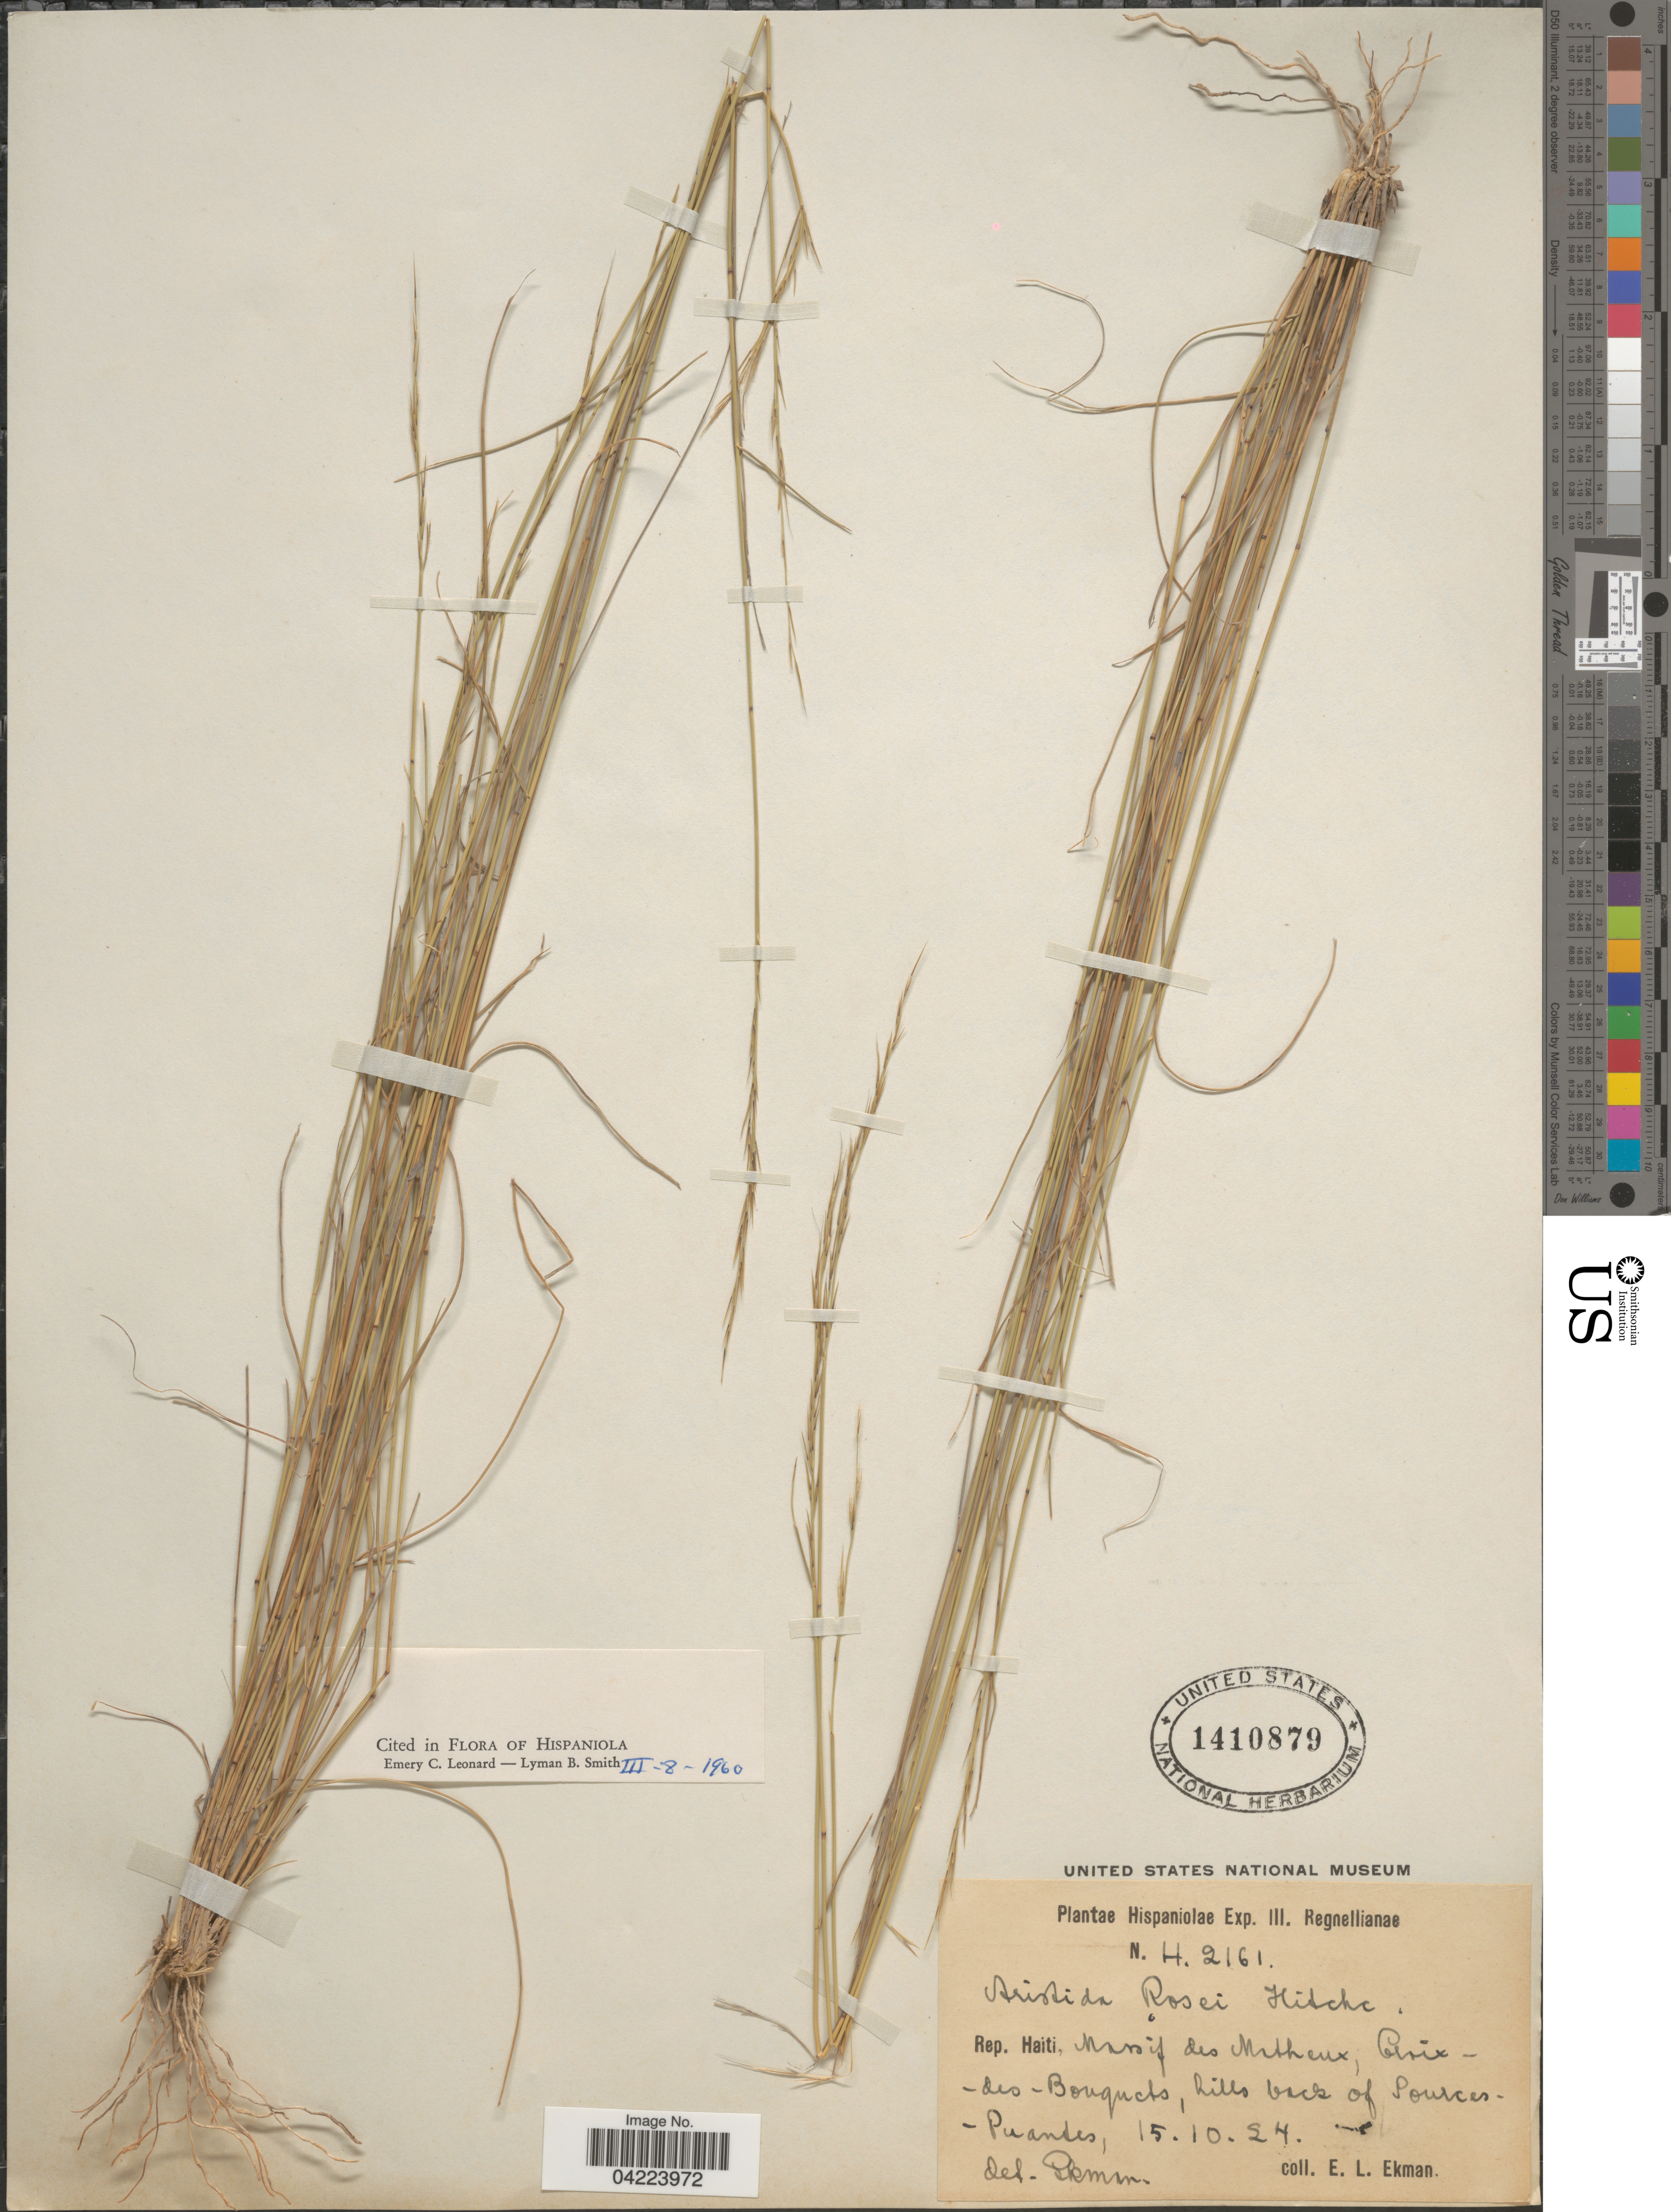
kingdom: Plantae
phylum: Tracheophyta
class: Liliopsida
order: Poales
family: Poaceae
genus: Aristida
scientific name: Aristida rosei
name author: Hitchc.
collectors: E. L. Ekman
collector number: H. 2161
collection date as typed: Transcribed d/m/y: 15/10/24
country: Haiti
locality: Hispaniolae Exp. III. Regnellianae. Rep. Haiti, Massif des Matheux, Croix - des - Bouquets, hills back of Pources - Puandes.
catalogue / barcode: US 1410879